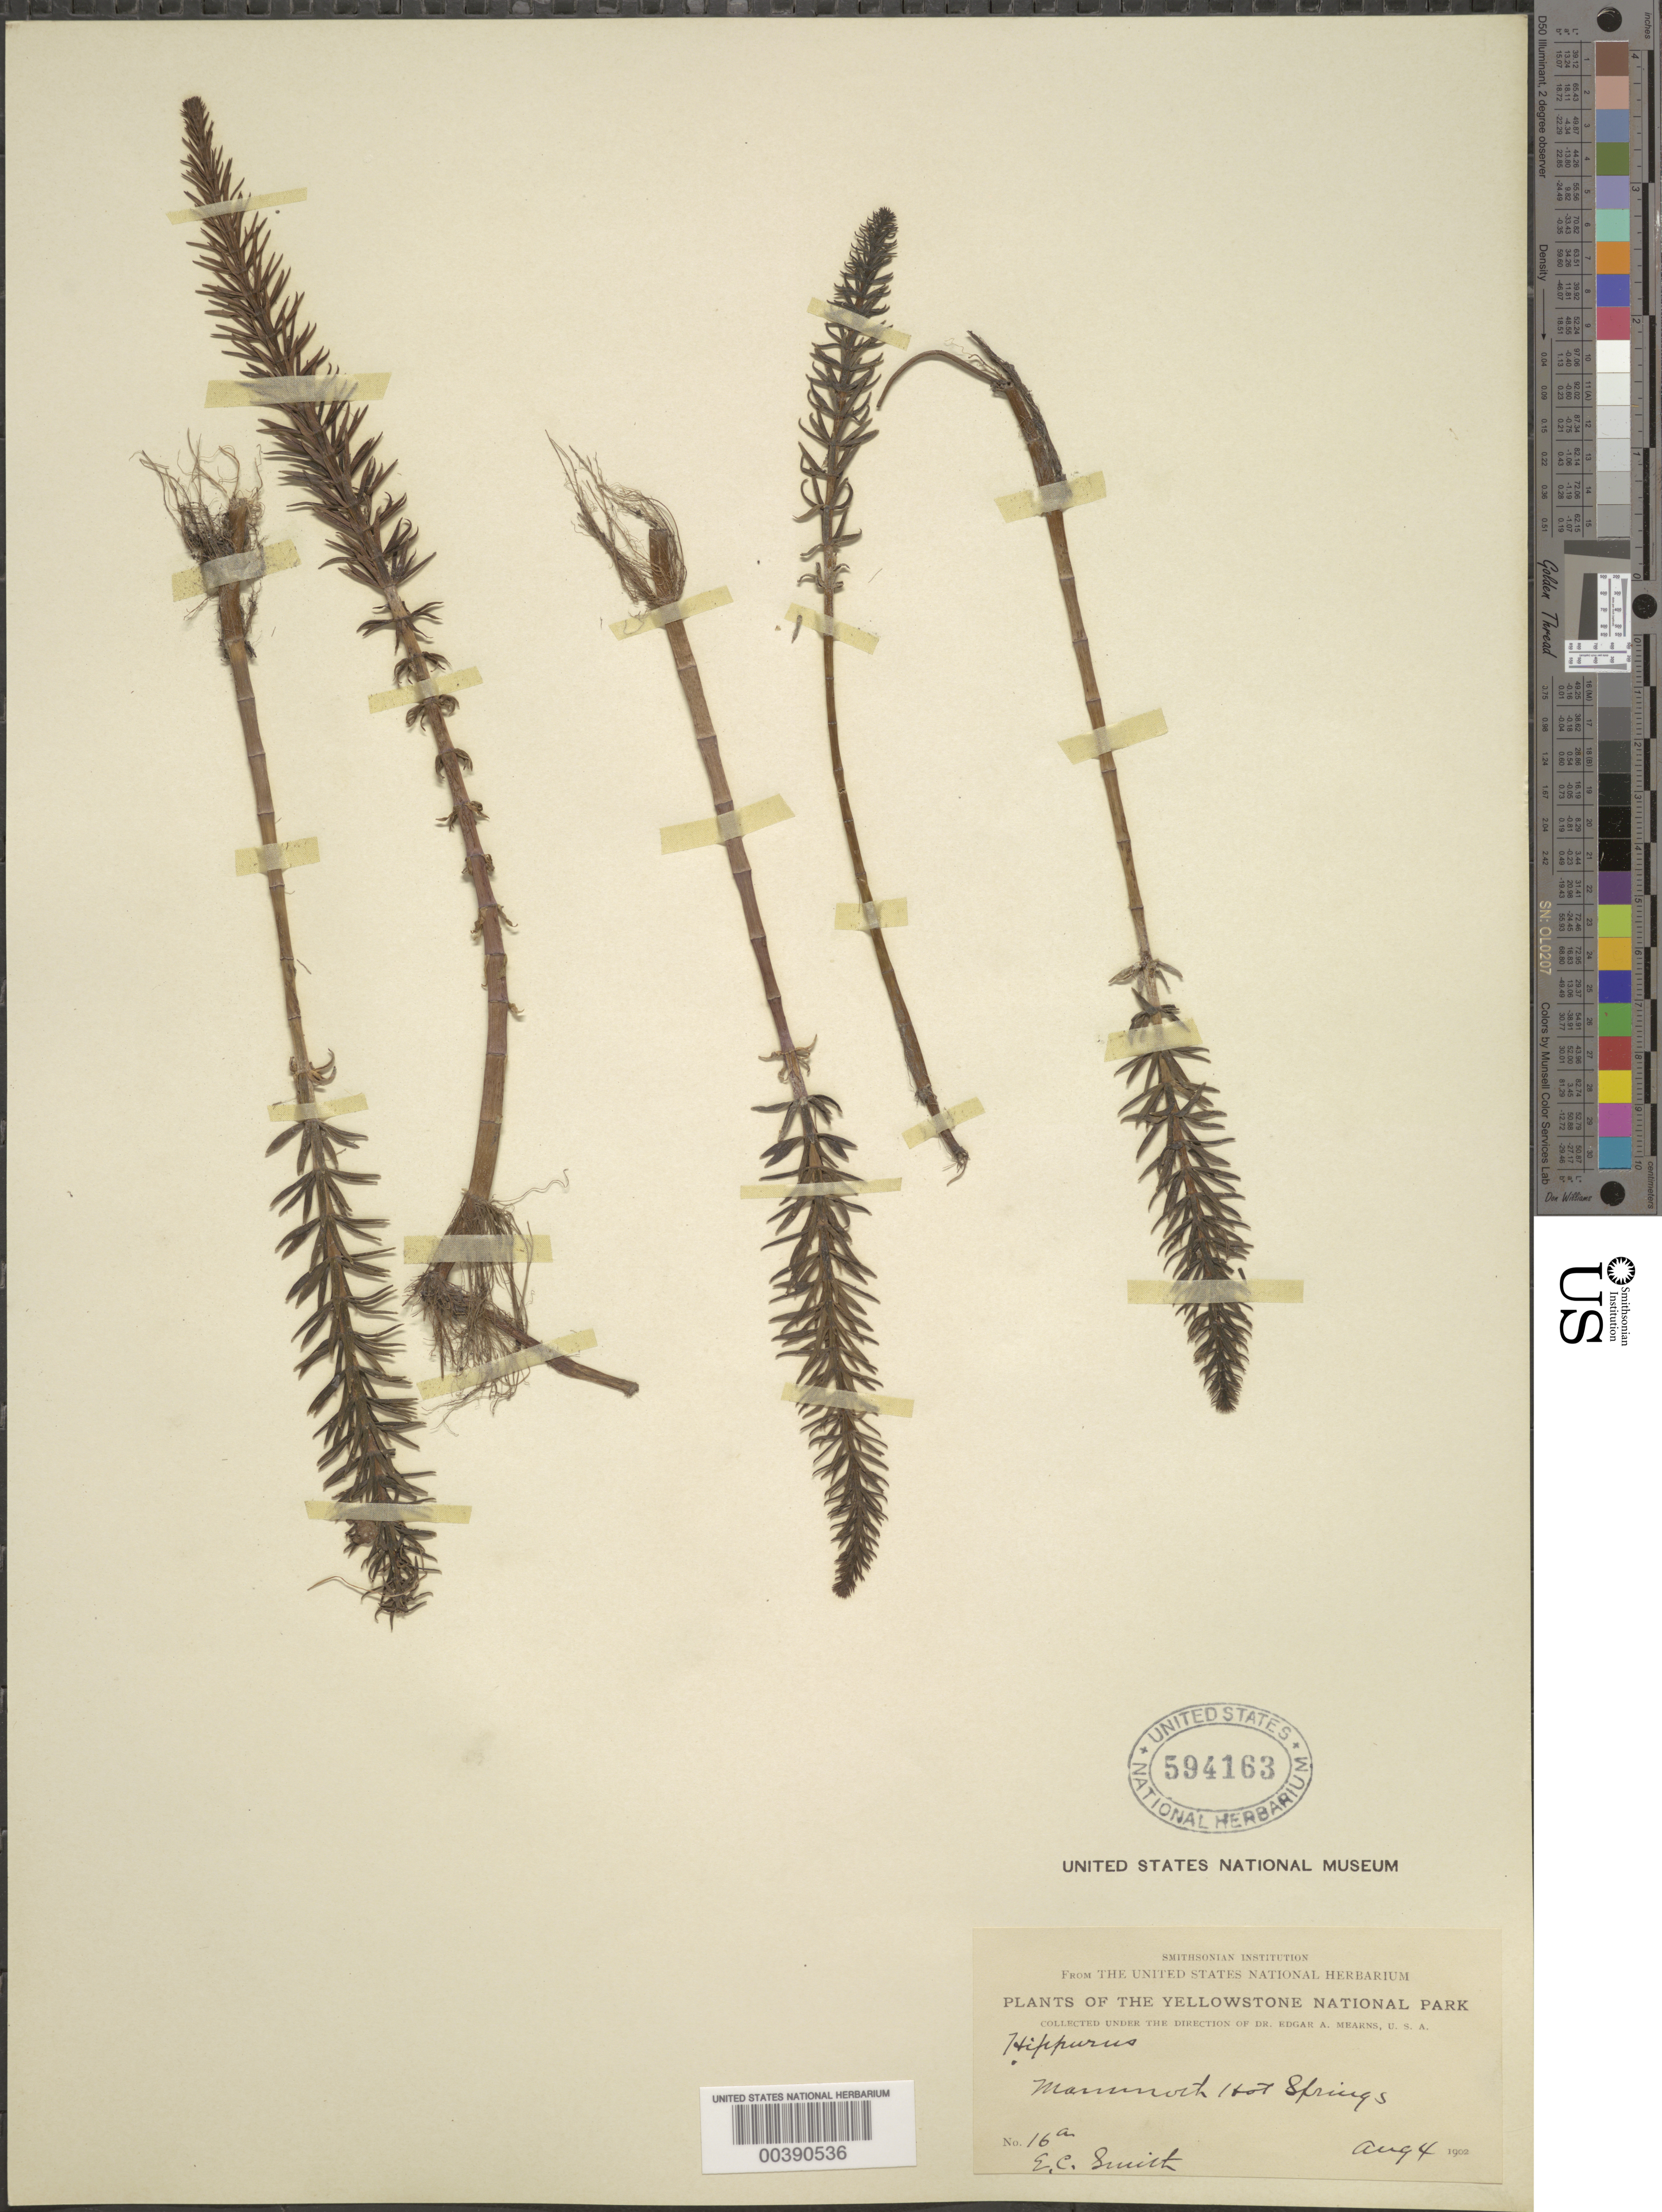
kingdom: Plantae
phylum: Tracheophyta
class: Magnoliopsida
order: Lamiales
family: Plantaginaceae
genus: Hippuris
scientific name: Hippuris vulgaris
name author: L.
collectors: E. C. Smith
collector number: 16a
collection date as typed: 04 Aug 1902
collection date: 1902-08-04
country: United States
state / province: Wyoming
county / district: Park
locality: Yellowstone nat'l park, mammoth hot springs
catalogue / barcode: US 594163